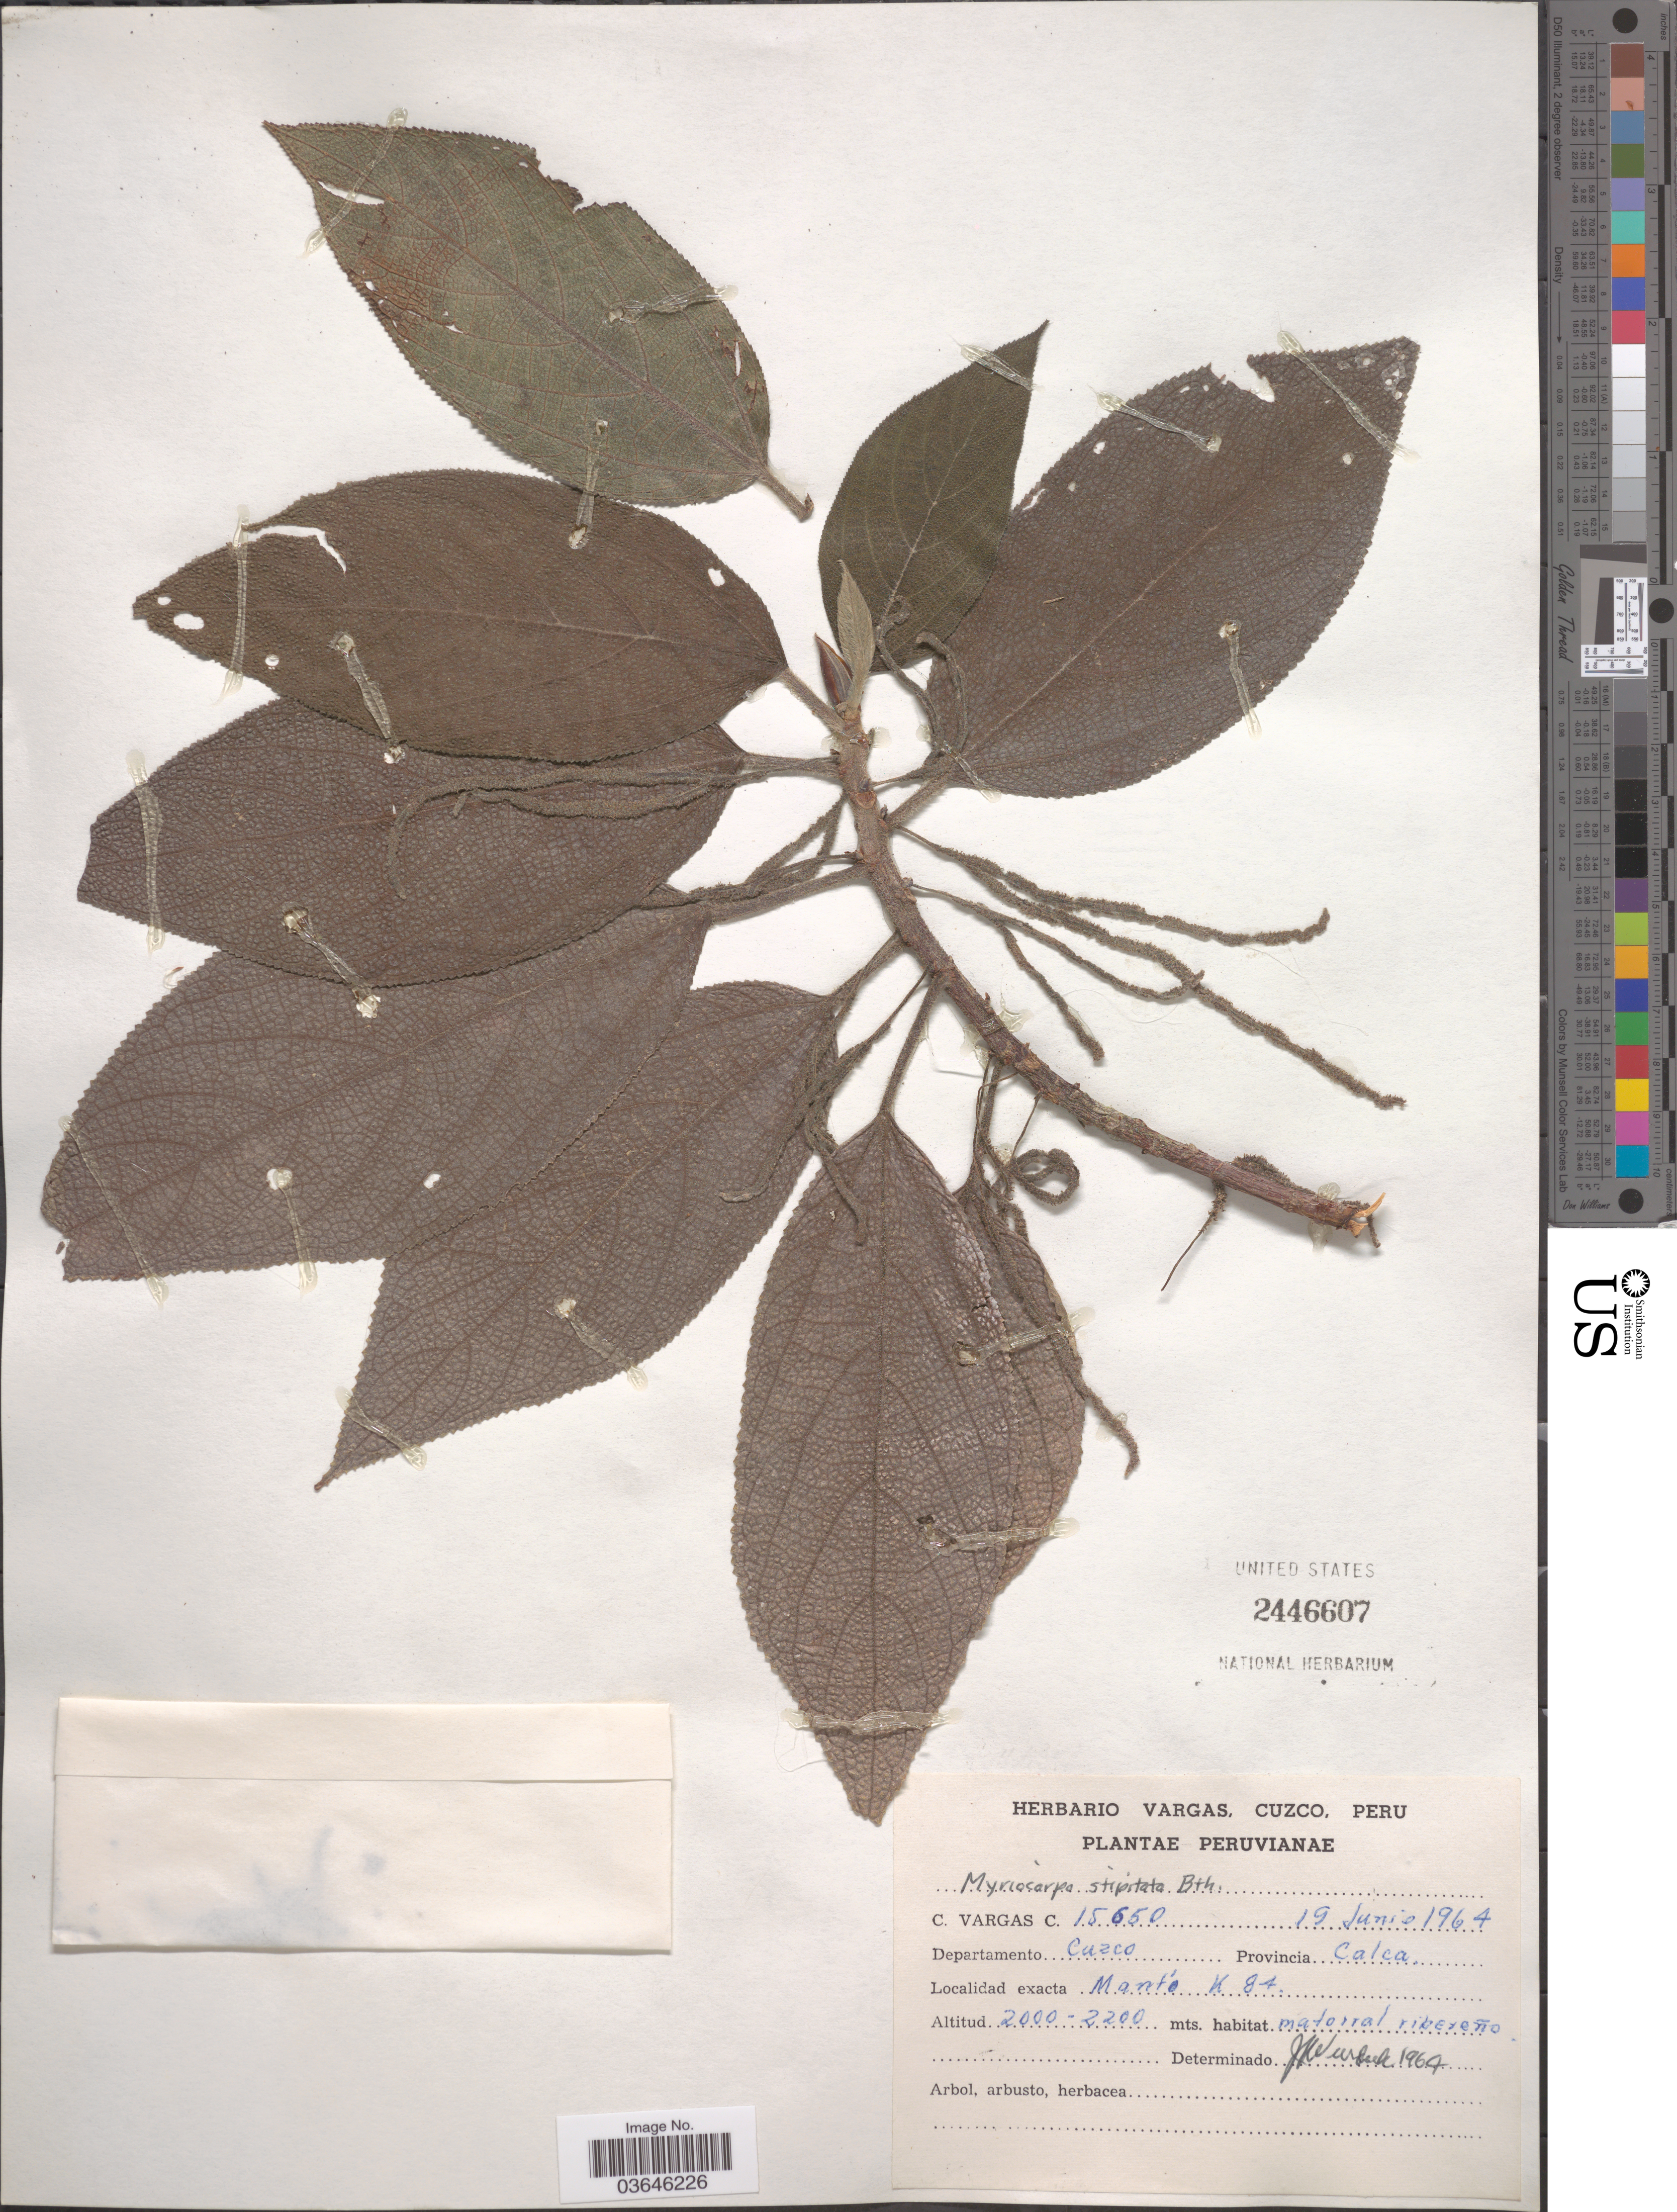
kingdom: Plantae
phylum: Tracheophyta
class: Magnoliopsida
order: Rosales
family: Urticaceae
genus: Myriocarpa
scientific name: Myriocarpa stipitata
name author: Benth.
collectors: C. Vargas Calderón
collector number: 15650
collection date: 1964-06-19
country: Peru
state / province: Cusco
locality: Departamento Cuzco. Provincia Calca. Mantó k 84.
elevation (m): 2000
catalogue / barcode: US 2446607